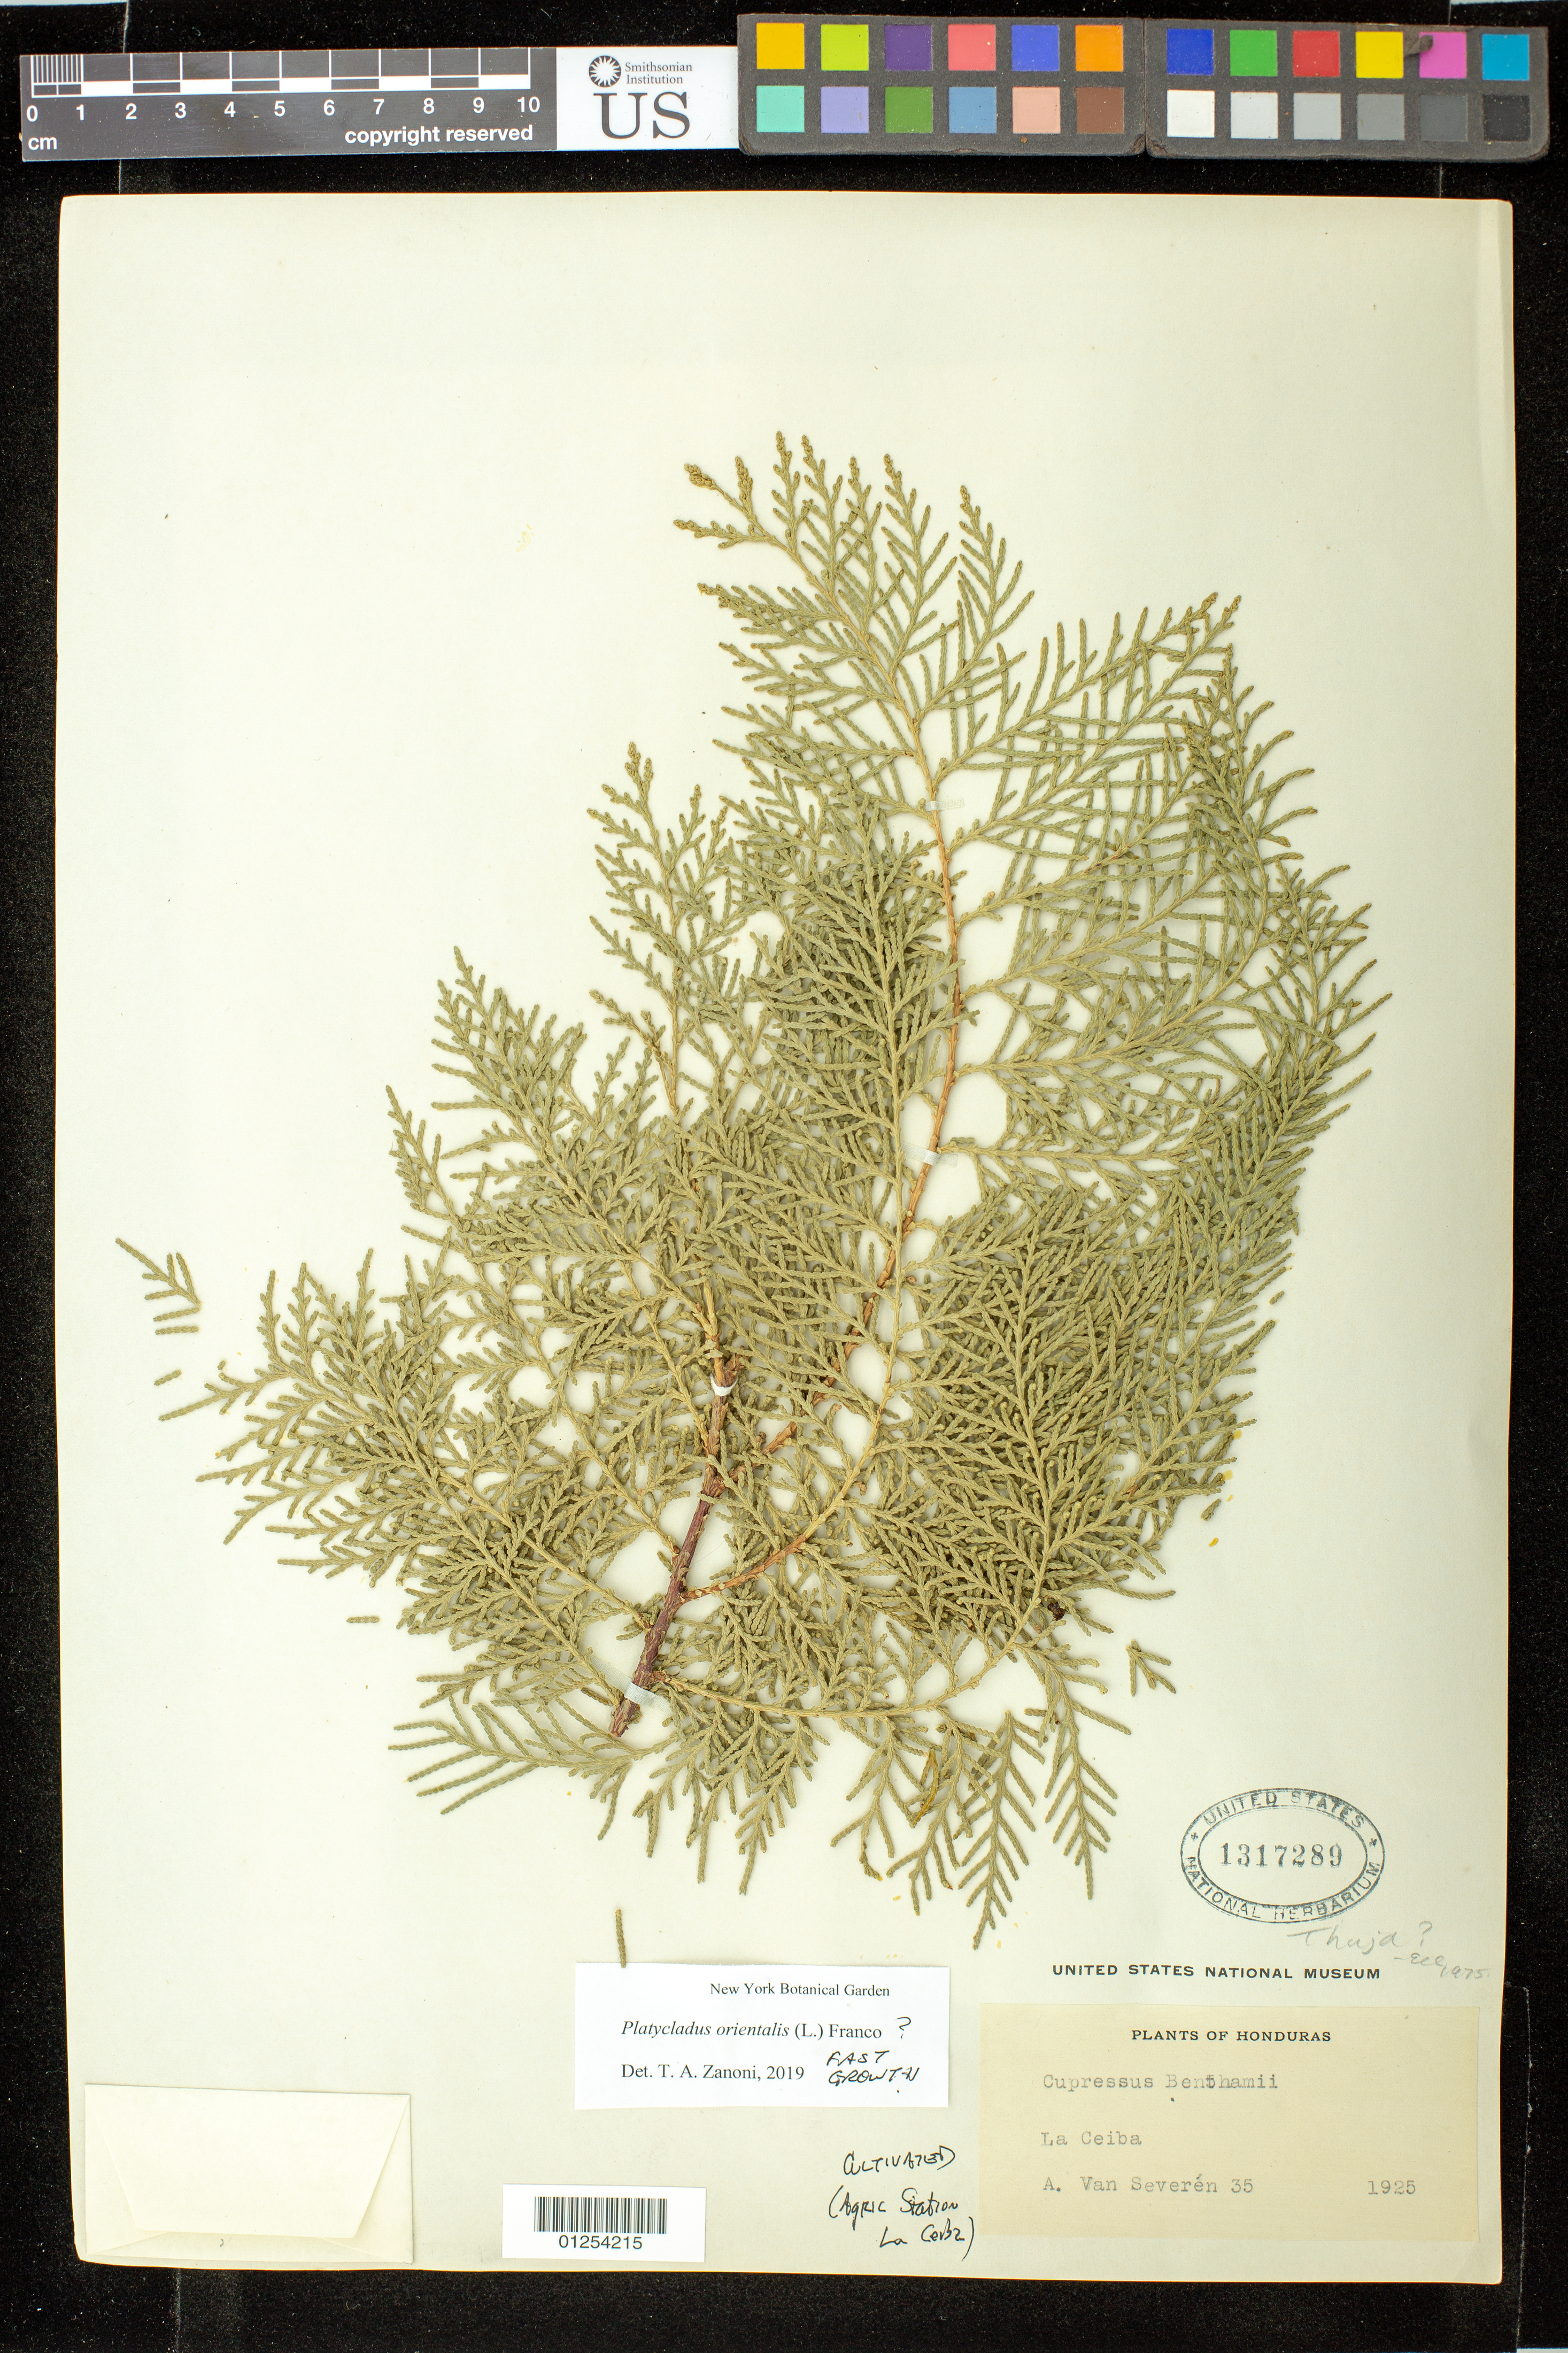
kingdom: Plantae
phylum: Tracheophyta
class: Pinopsida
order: Pinales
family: Cupressaceae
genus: Platycladus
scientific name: Platycladus orientalis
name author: (L.) Franco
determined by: Zanoni, T. A., (NY), New York Botanical Garden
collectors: A. Van Severen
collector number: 35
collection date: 1925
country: Honduras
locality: La Ceiba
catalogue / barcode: US 1317289